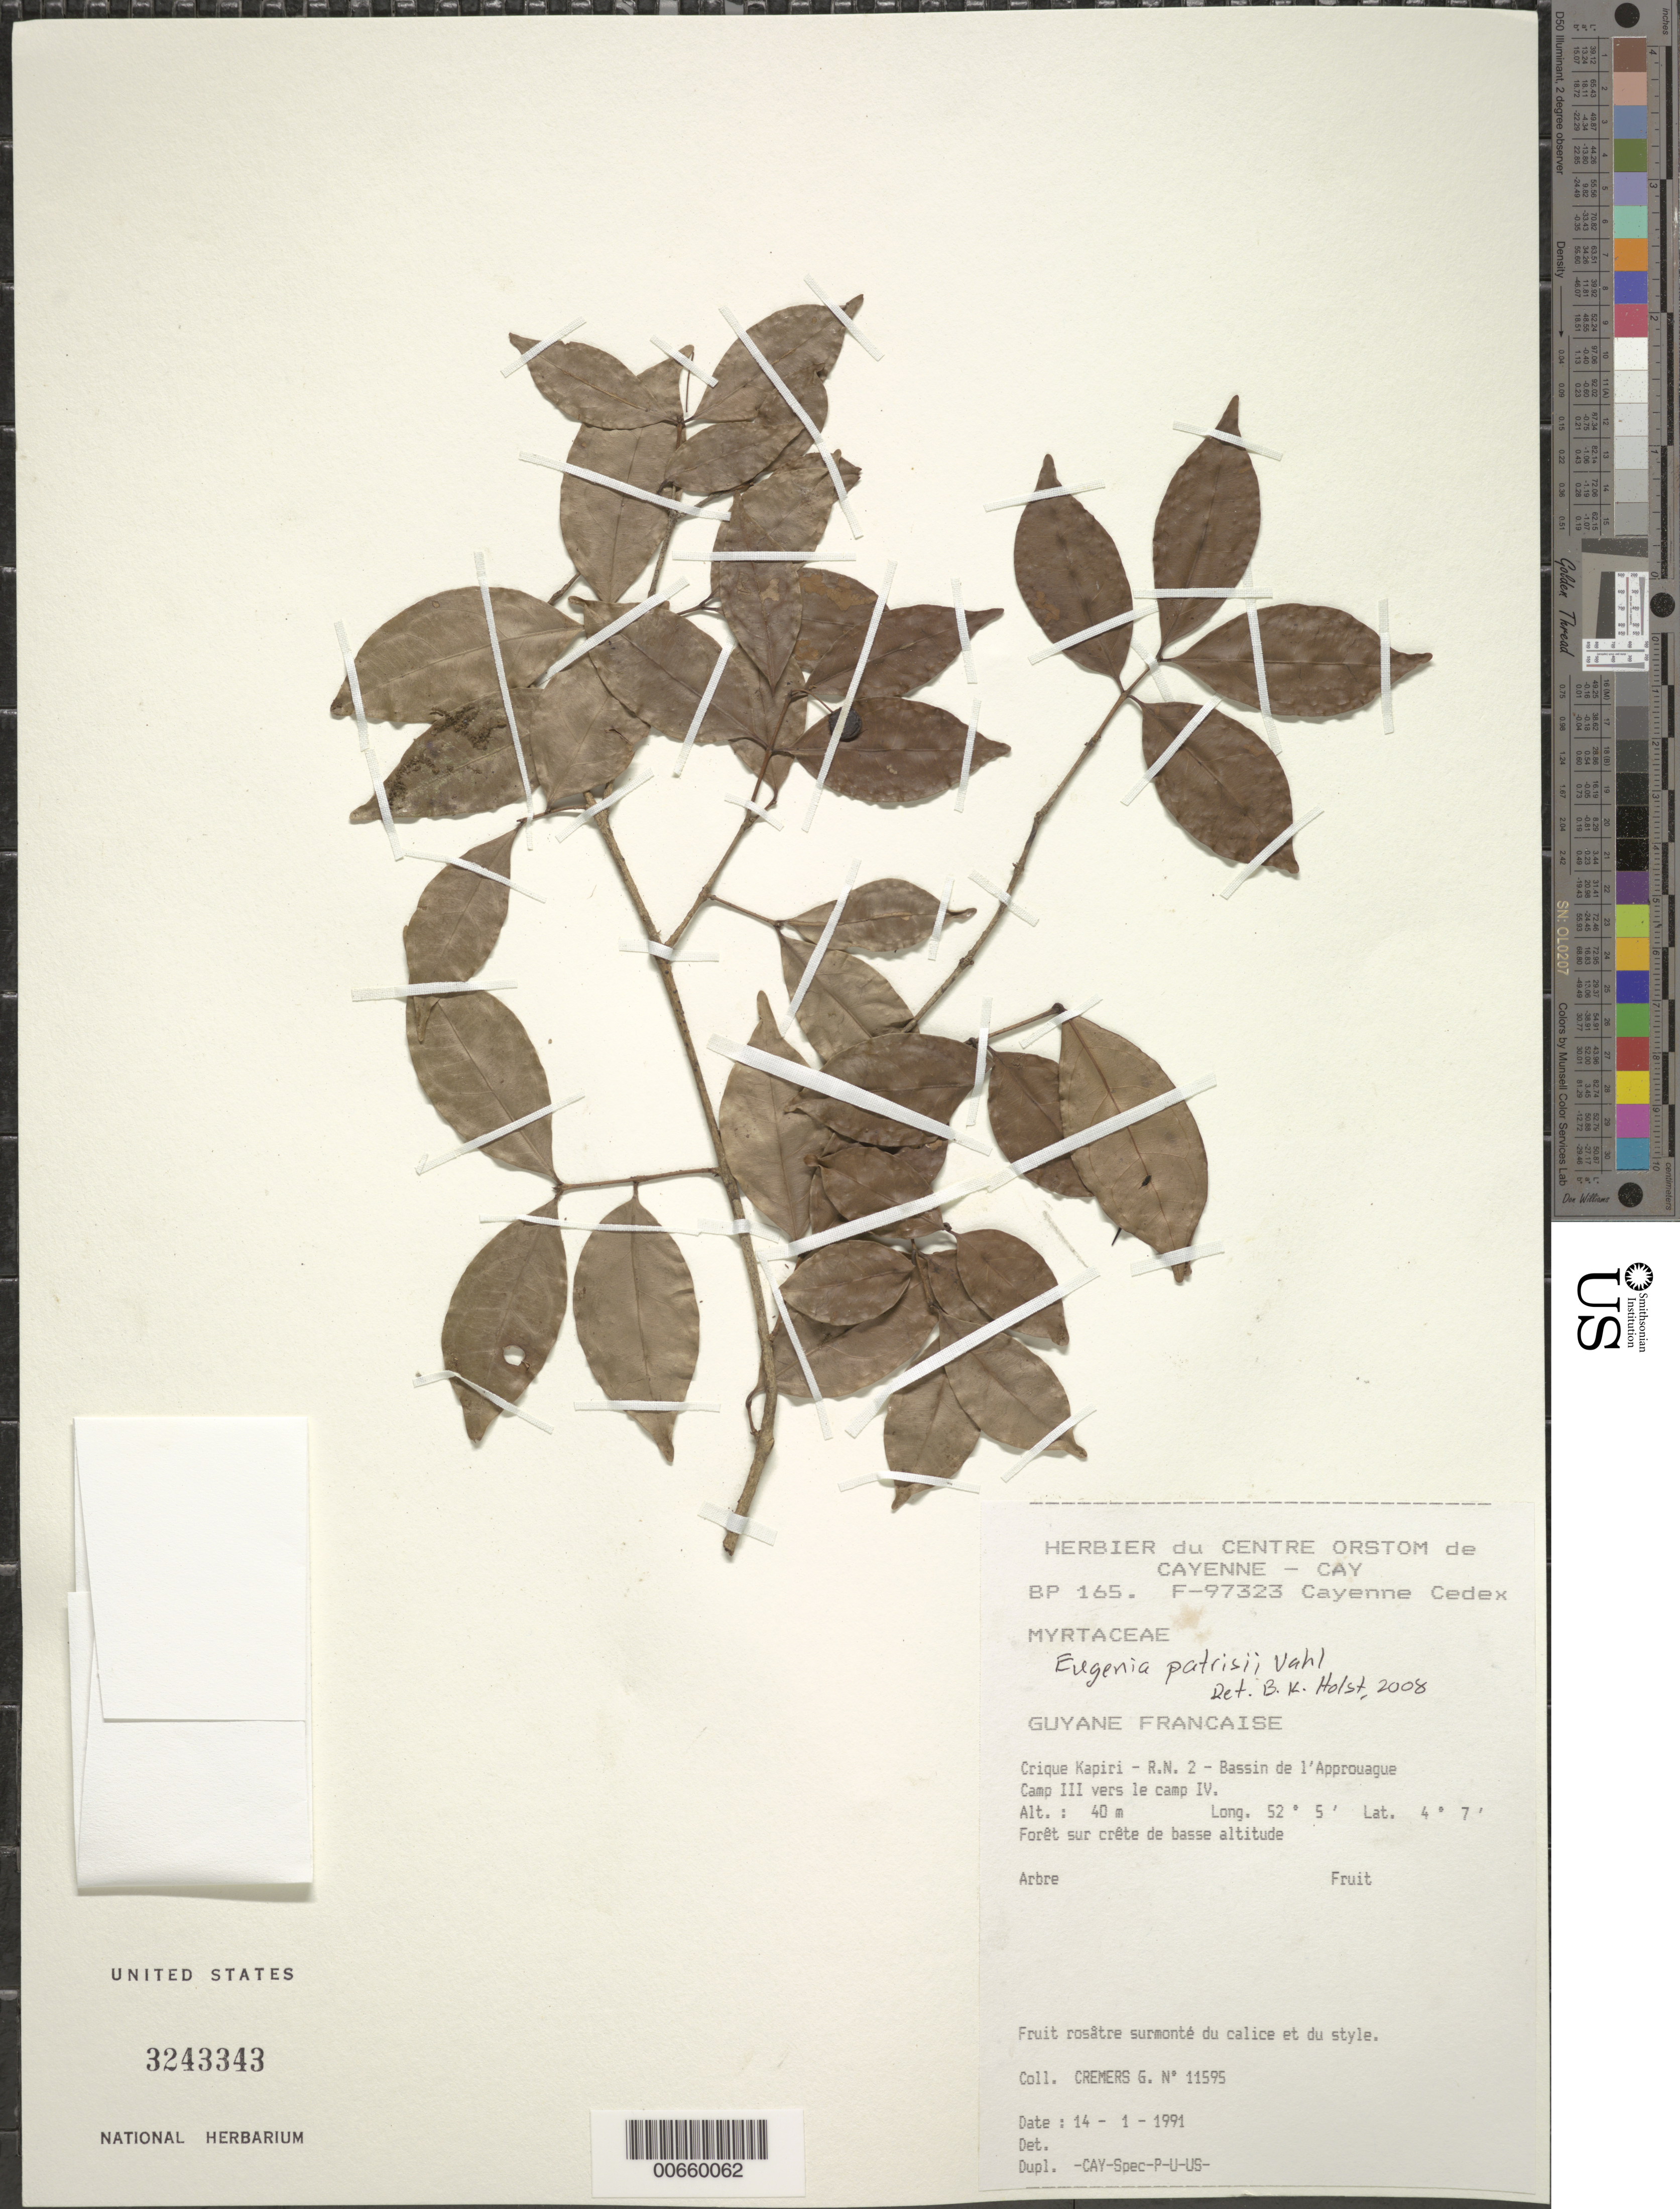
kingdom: Plantae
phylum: Tracheophyta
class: Magnoliopsida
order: Myrtales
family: Myrtaceae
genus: Eugenia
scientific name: Eugenia patrisii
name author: Vahl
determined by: Holst, Bruce K.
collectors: G. Cremers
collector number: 11595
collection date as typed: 14-Jan-91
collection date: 1991-01-14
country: French Guiana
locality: Crique Kapiri, R.N. 2, Bassin de l'Approuague; Camp III vers le camp IV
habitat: Forest on low ridge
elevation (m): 40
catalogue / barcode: US 3243343